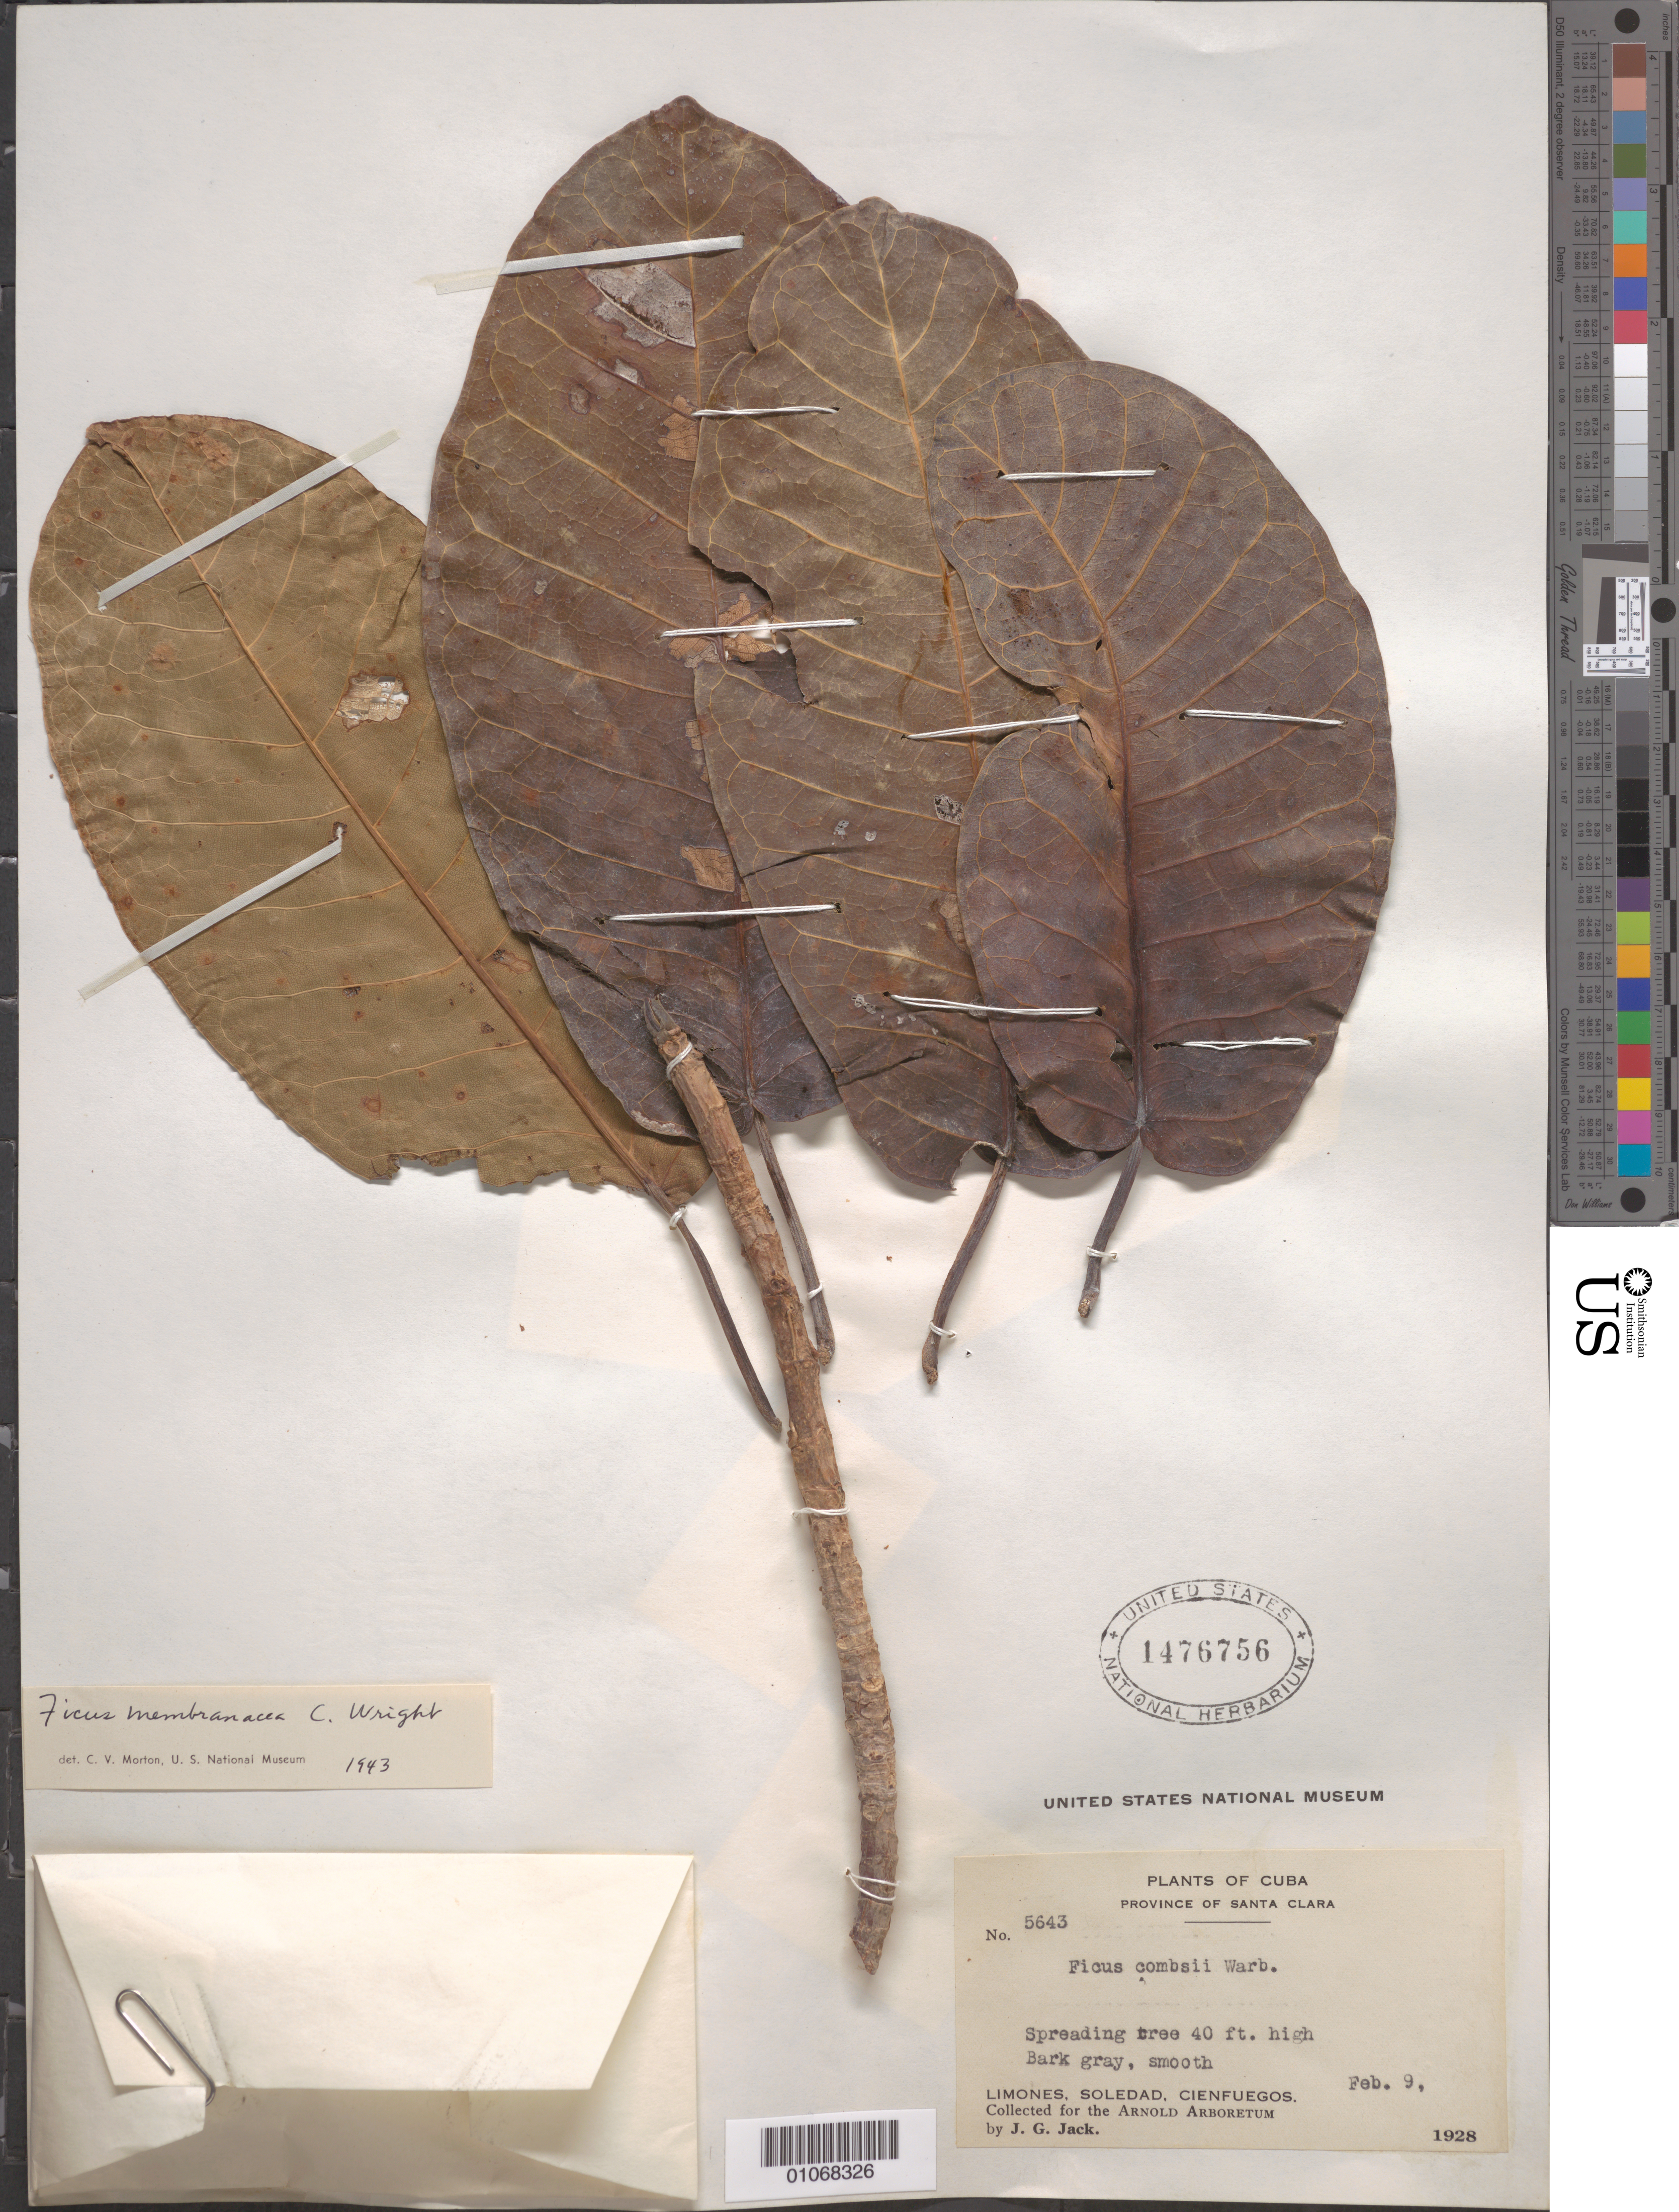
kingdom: Plantae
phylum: Tracheophyta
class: Magnoliopsida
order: Rosales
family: Moraceae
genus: Ficus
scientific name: Ficus membranacea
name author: C. Wright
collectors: J. G. Jack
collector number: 5643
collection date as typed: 09 Feb 1928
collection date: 1928-02-09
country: Cuba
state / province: Cienfuegos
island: Cuba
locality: Limones, Soledad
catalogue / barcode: US 1476756